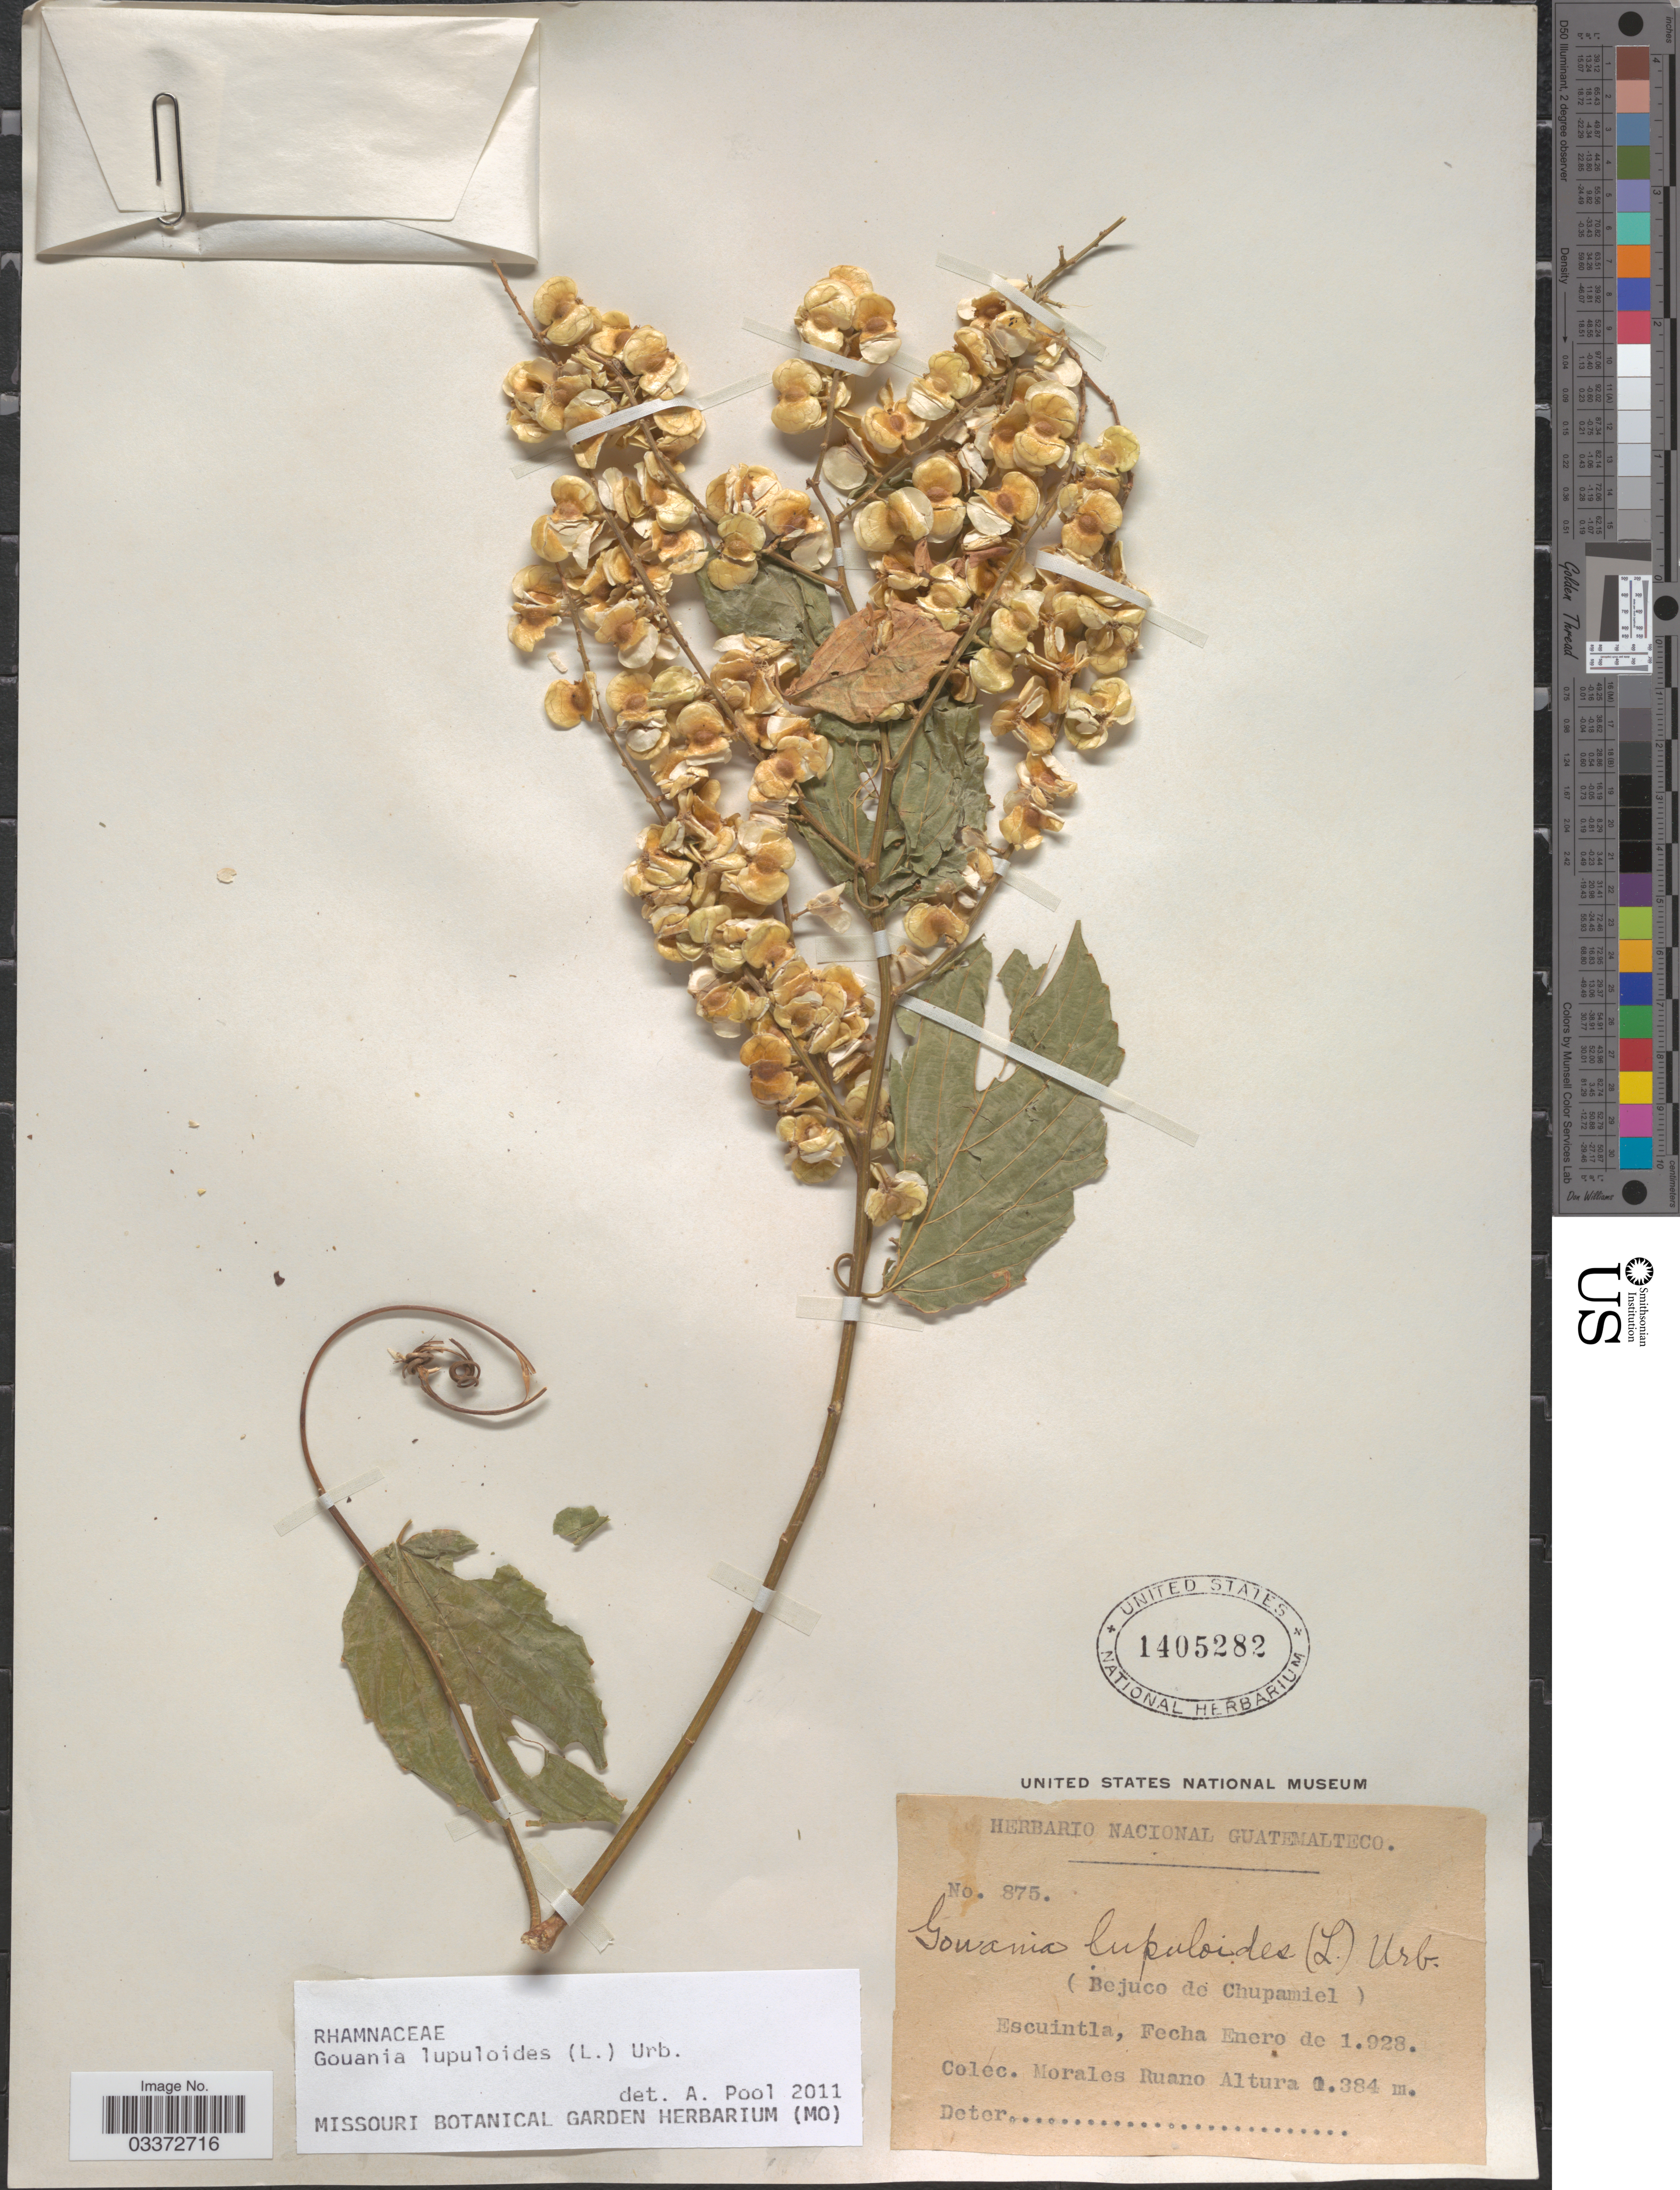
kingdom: Plantae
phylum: Tracheophyta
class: Magnoliopsida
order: Rosales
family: Rhamnaceae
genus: Gouania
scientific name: Gouania lupuloides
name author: (L.) Urb.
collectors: M. Ruano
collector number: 875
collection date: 1928-01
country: Guatemala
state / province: Escuintla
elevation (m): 1384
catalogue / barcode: US 1405282